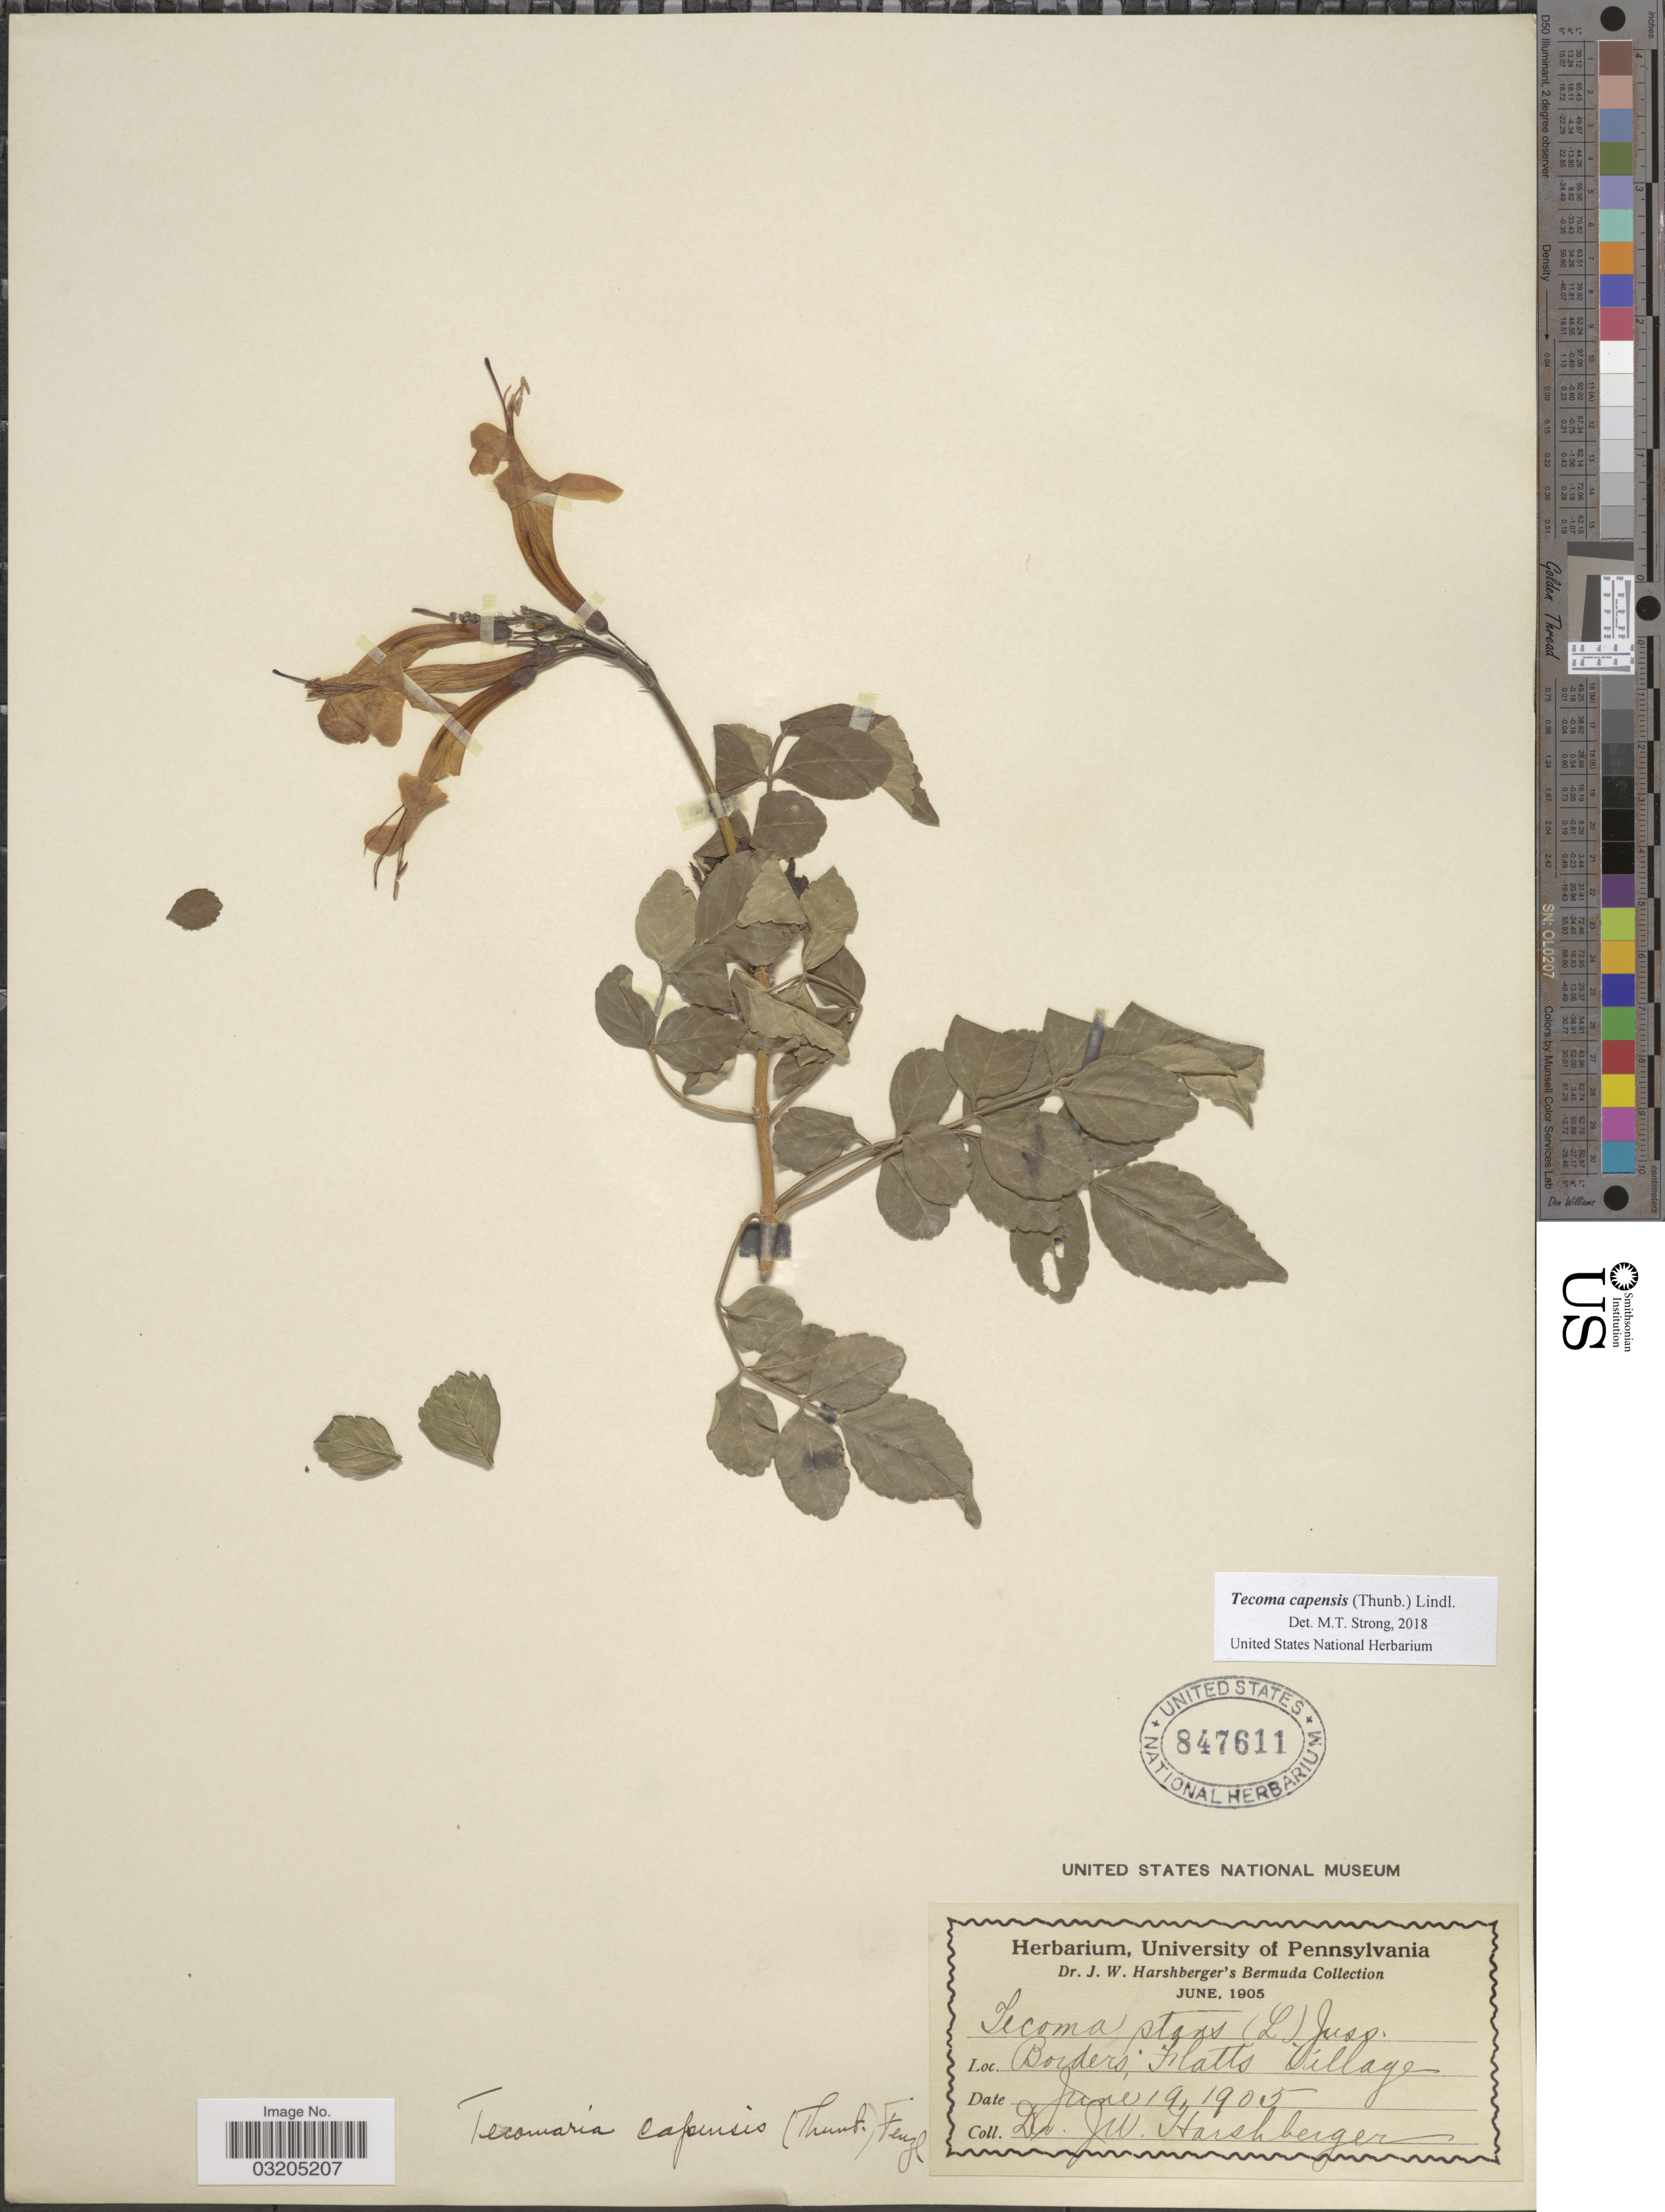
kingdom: Plantae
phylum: Tracheophyta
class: Magnoliopsida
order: Lamiales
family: Bignoniaceae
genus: Tecoma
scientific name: Tecoma capensis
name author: (Thunb.) Lindl.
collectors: J. W. Harshberger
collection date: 1905-06-19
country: Bermuda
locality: Flatts Village.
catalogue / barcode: US 647611